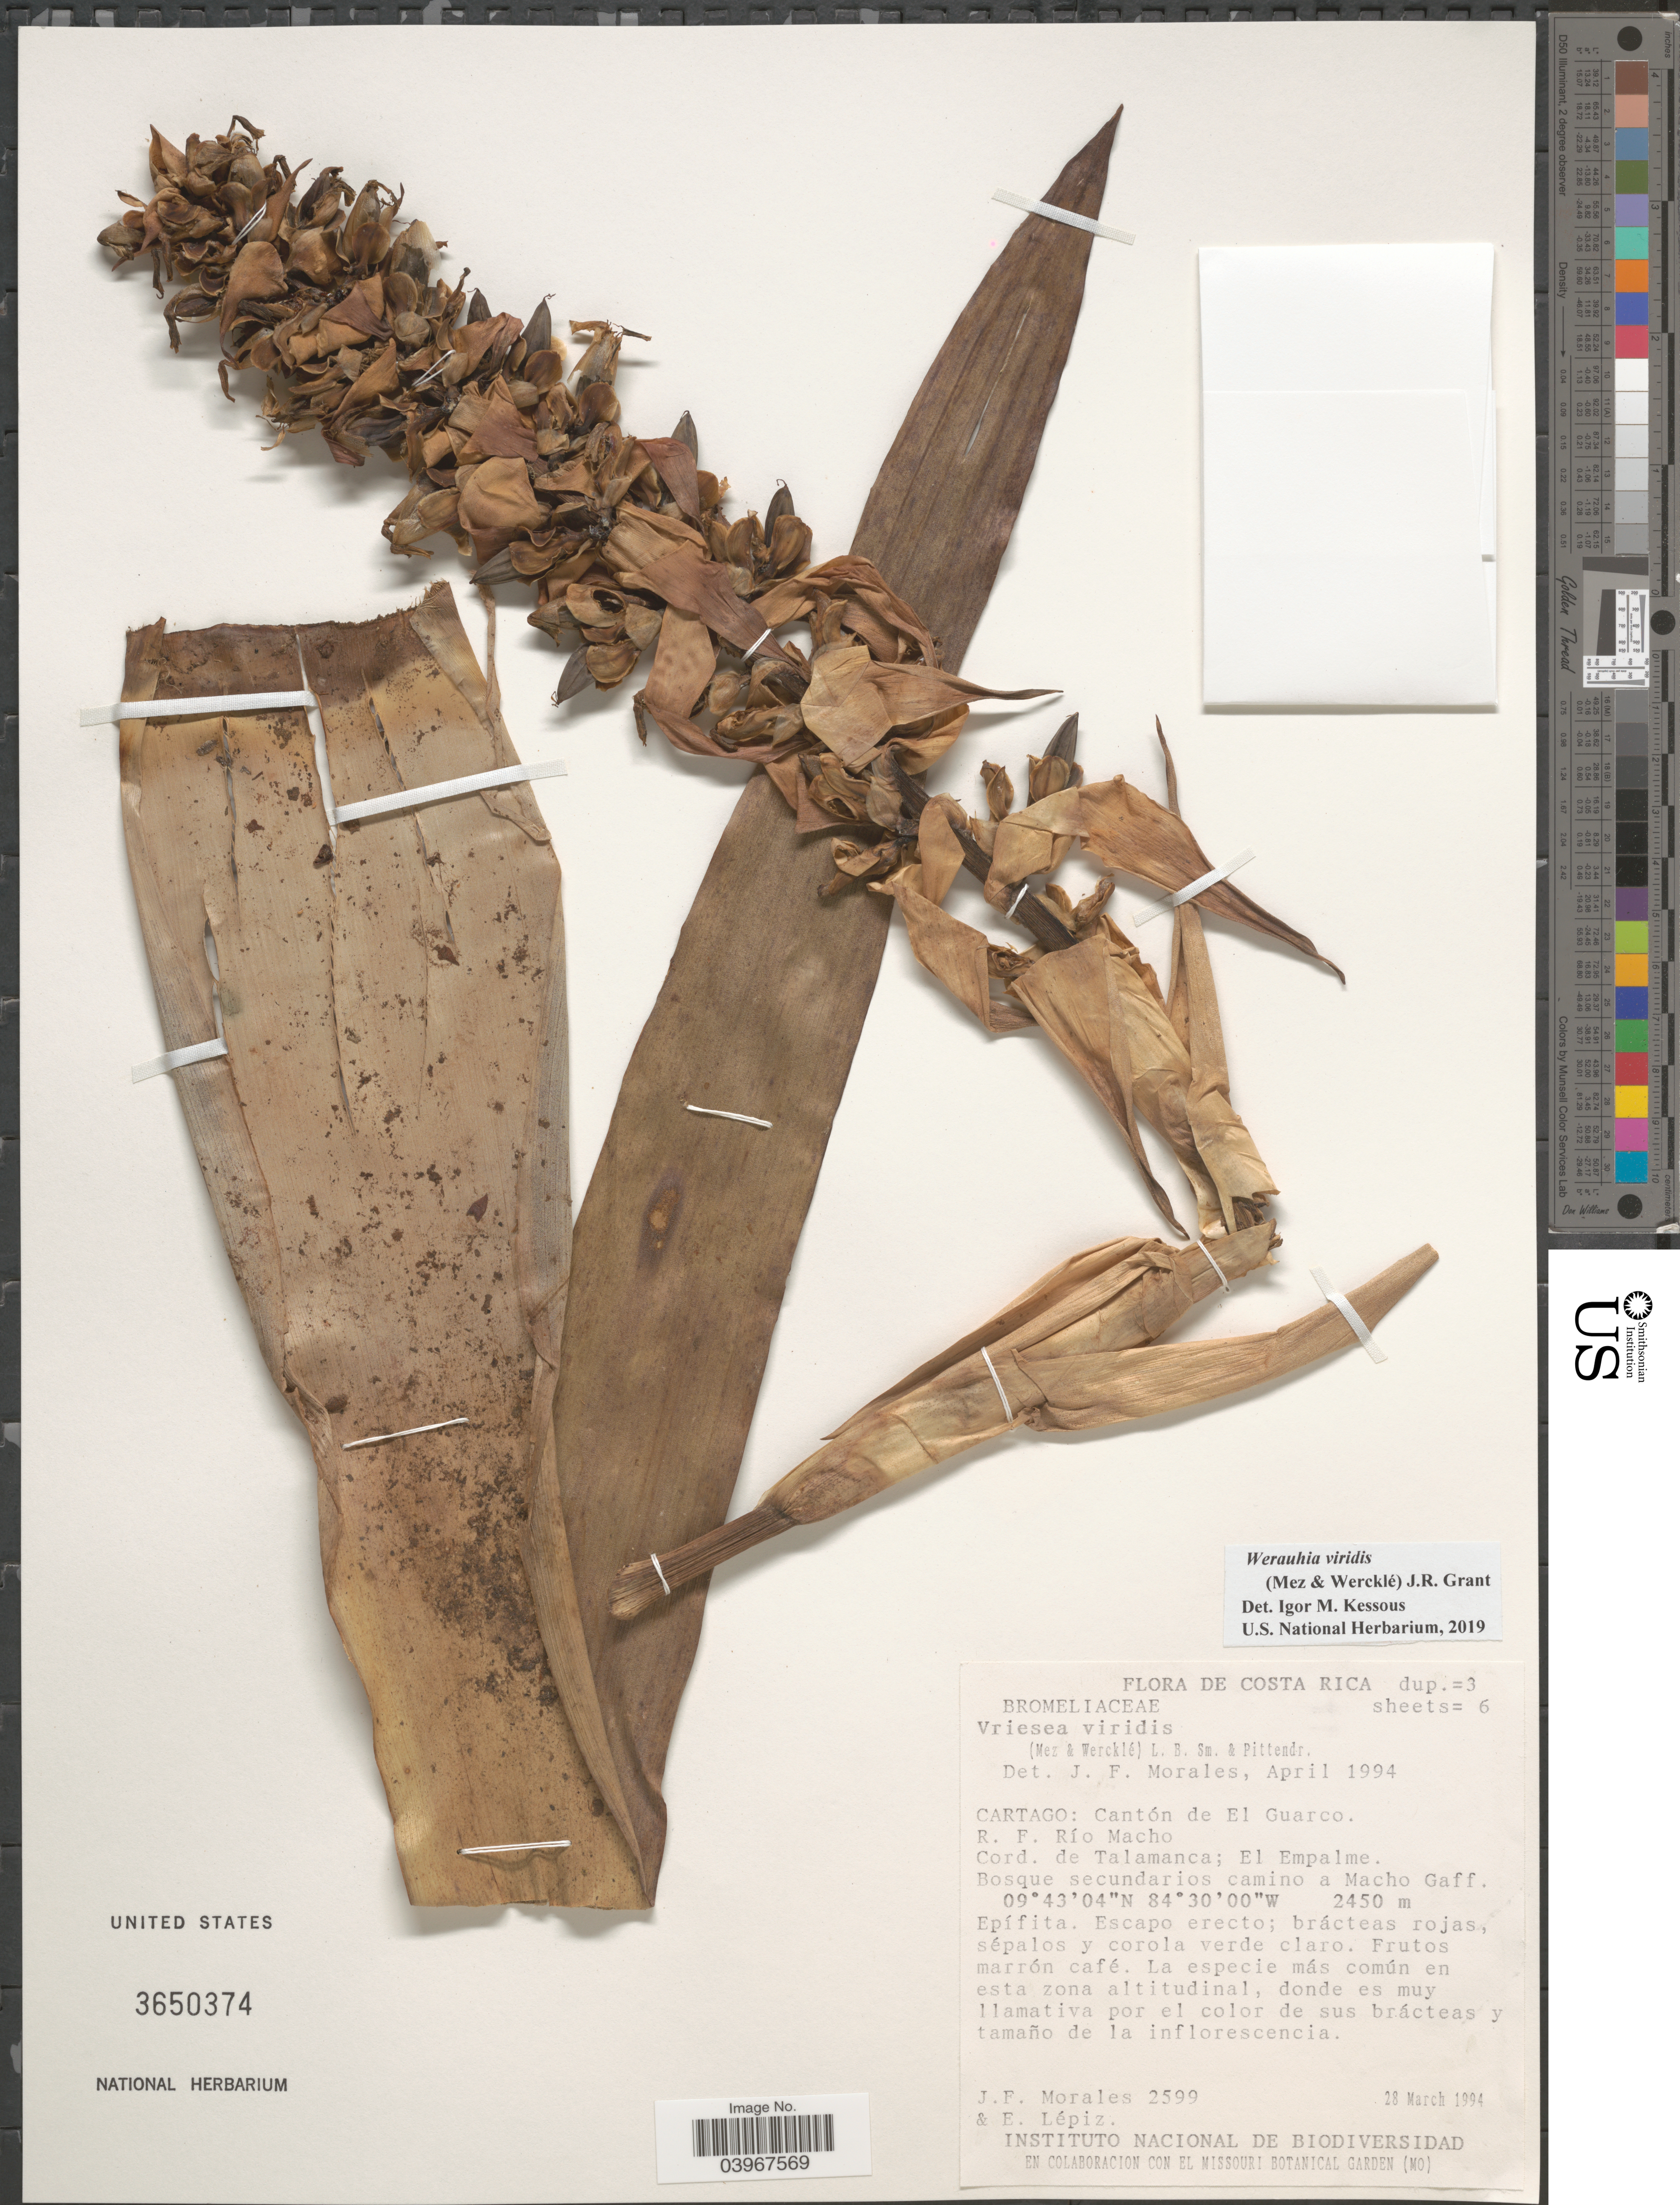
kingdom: Plantae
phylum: Tracheophyta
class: Liliopsida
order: Poales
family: Bromeliaceae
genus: Werauhia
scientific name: Werauhia viridis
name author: (Mez & Wercklé) J.R. Grant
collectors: J. Morales & E. Lépiz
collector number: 2599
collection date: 1994-03-28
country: Costa Rica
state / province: Cartago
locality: Cantón de El Guarco. R. F. Río Macho. Cord. de Talamanca; El Empalme. Bosque secundarios camino a Macho Gaff.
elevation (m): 2450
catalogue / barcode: US 3650374